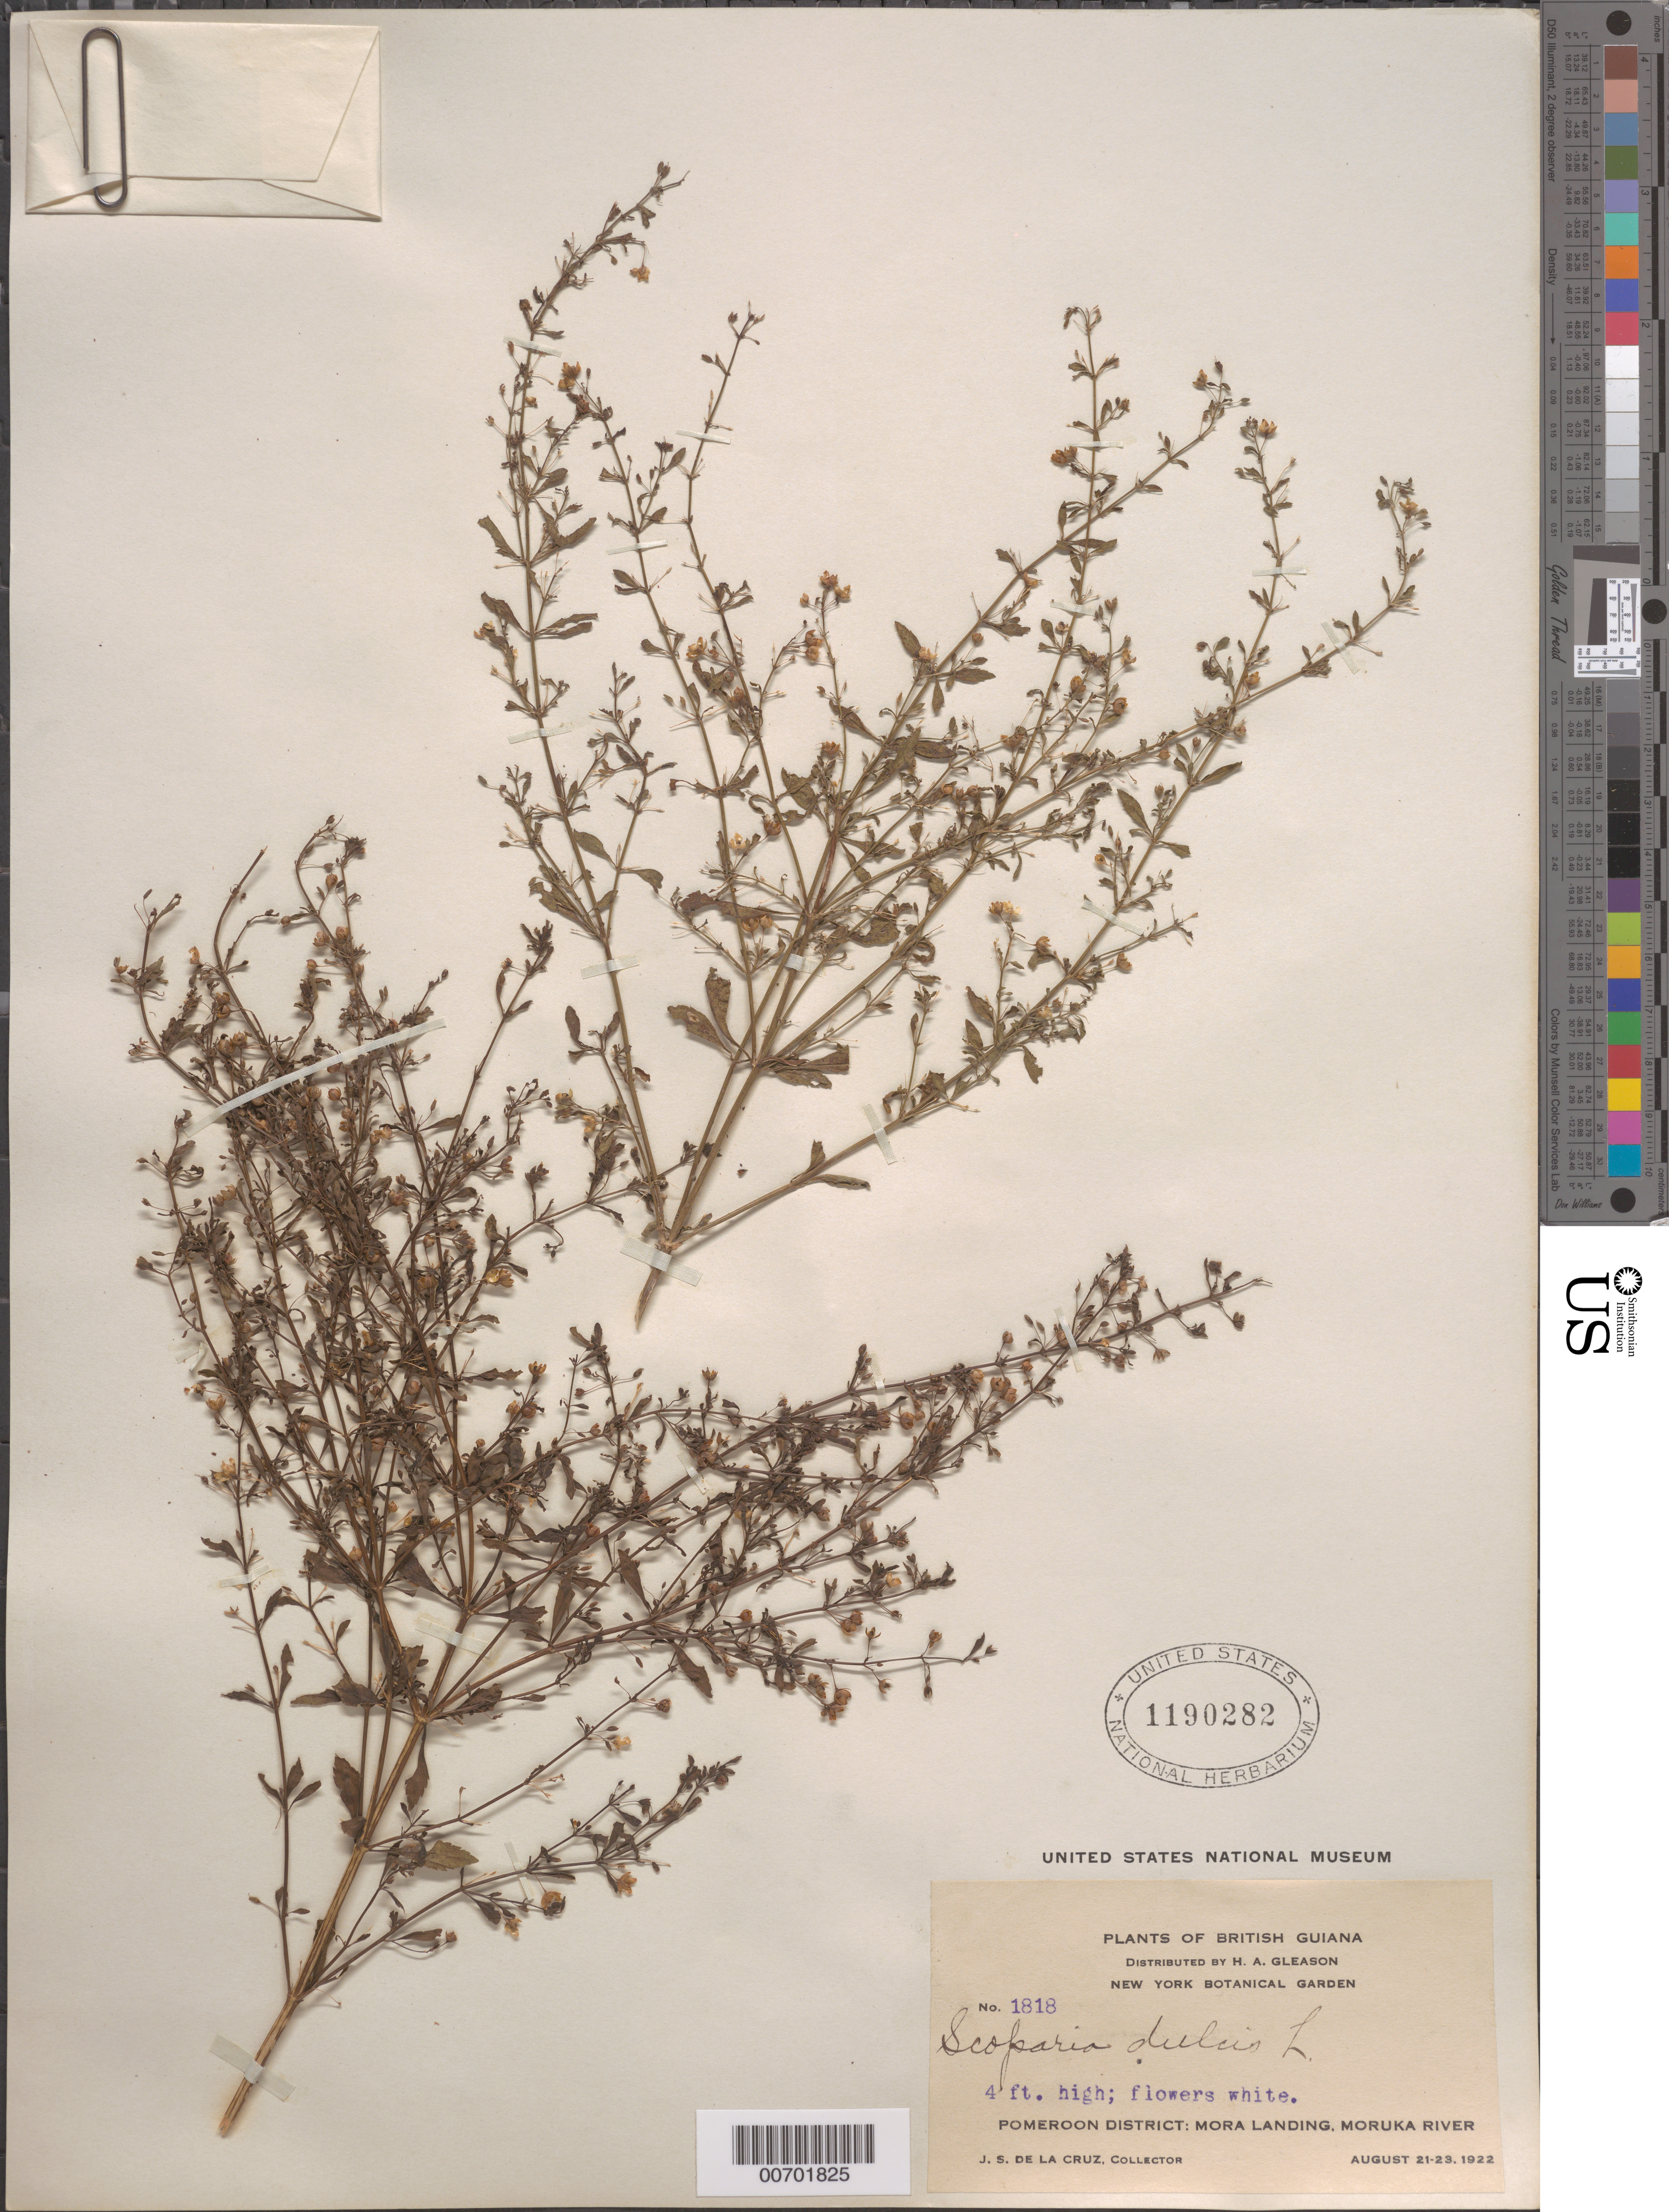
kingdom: Plantae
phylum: Tracheophyta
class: Magnoliopsida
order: Lamiales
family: Plantaginaceae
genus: Scoparia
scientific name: Scoparia dulcis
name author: L.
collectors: J. S. de la Cruz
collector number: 1818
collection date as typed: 21-Aug-22 to 23-Aug-22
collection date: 1922-08-21/1922-08-23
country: Guyana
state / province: Barima-Waini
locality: Mora Landing, Moruka R., Pomeroon Dist.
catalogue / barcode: US 1190282